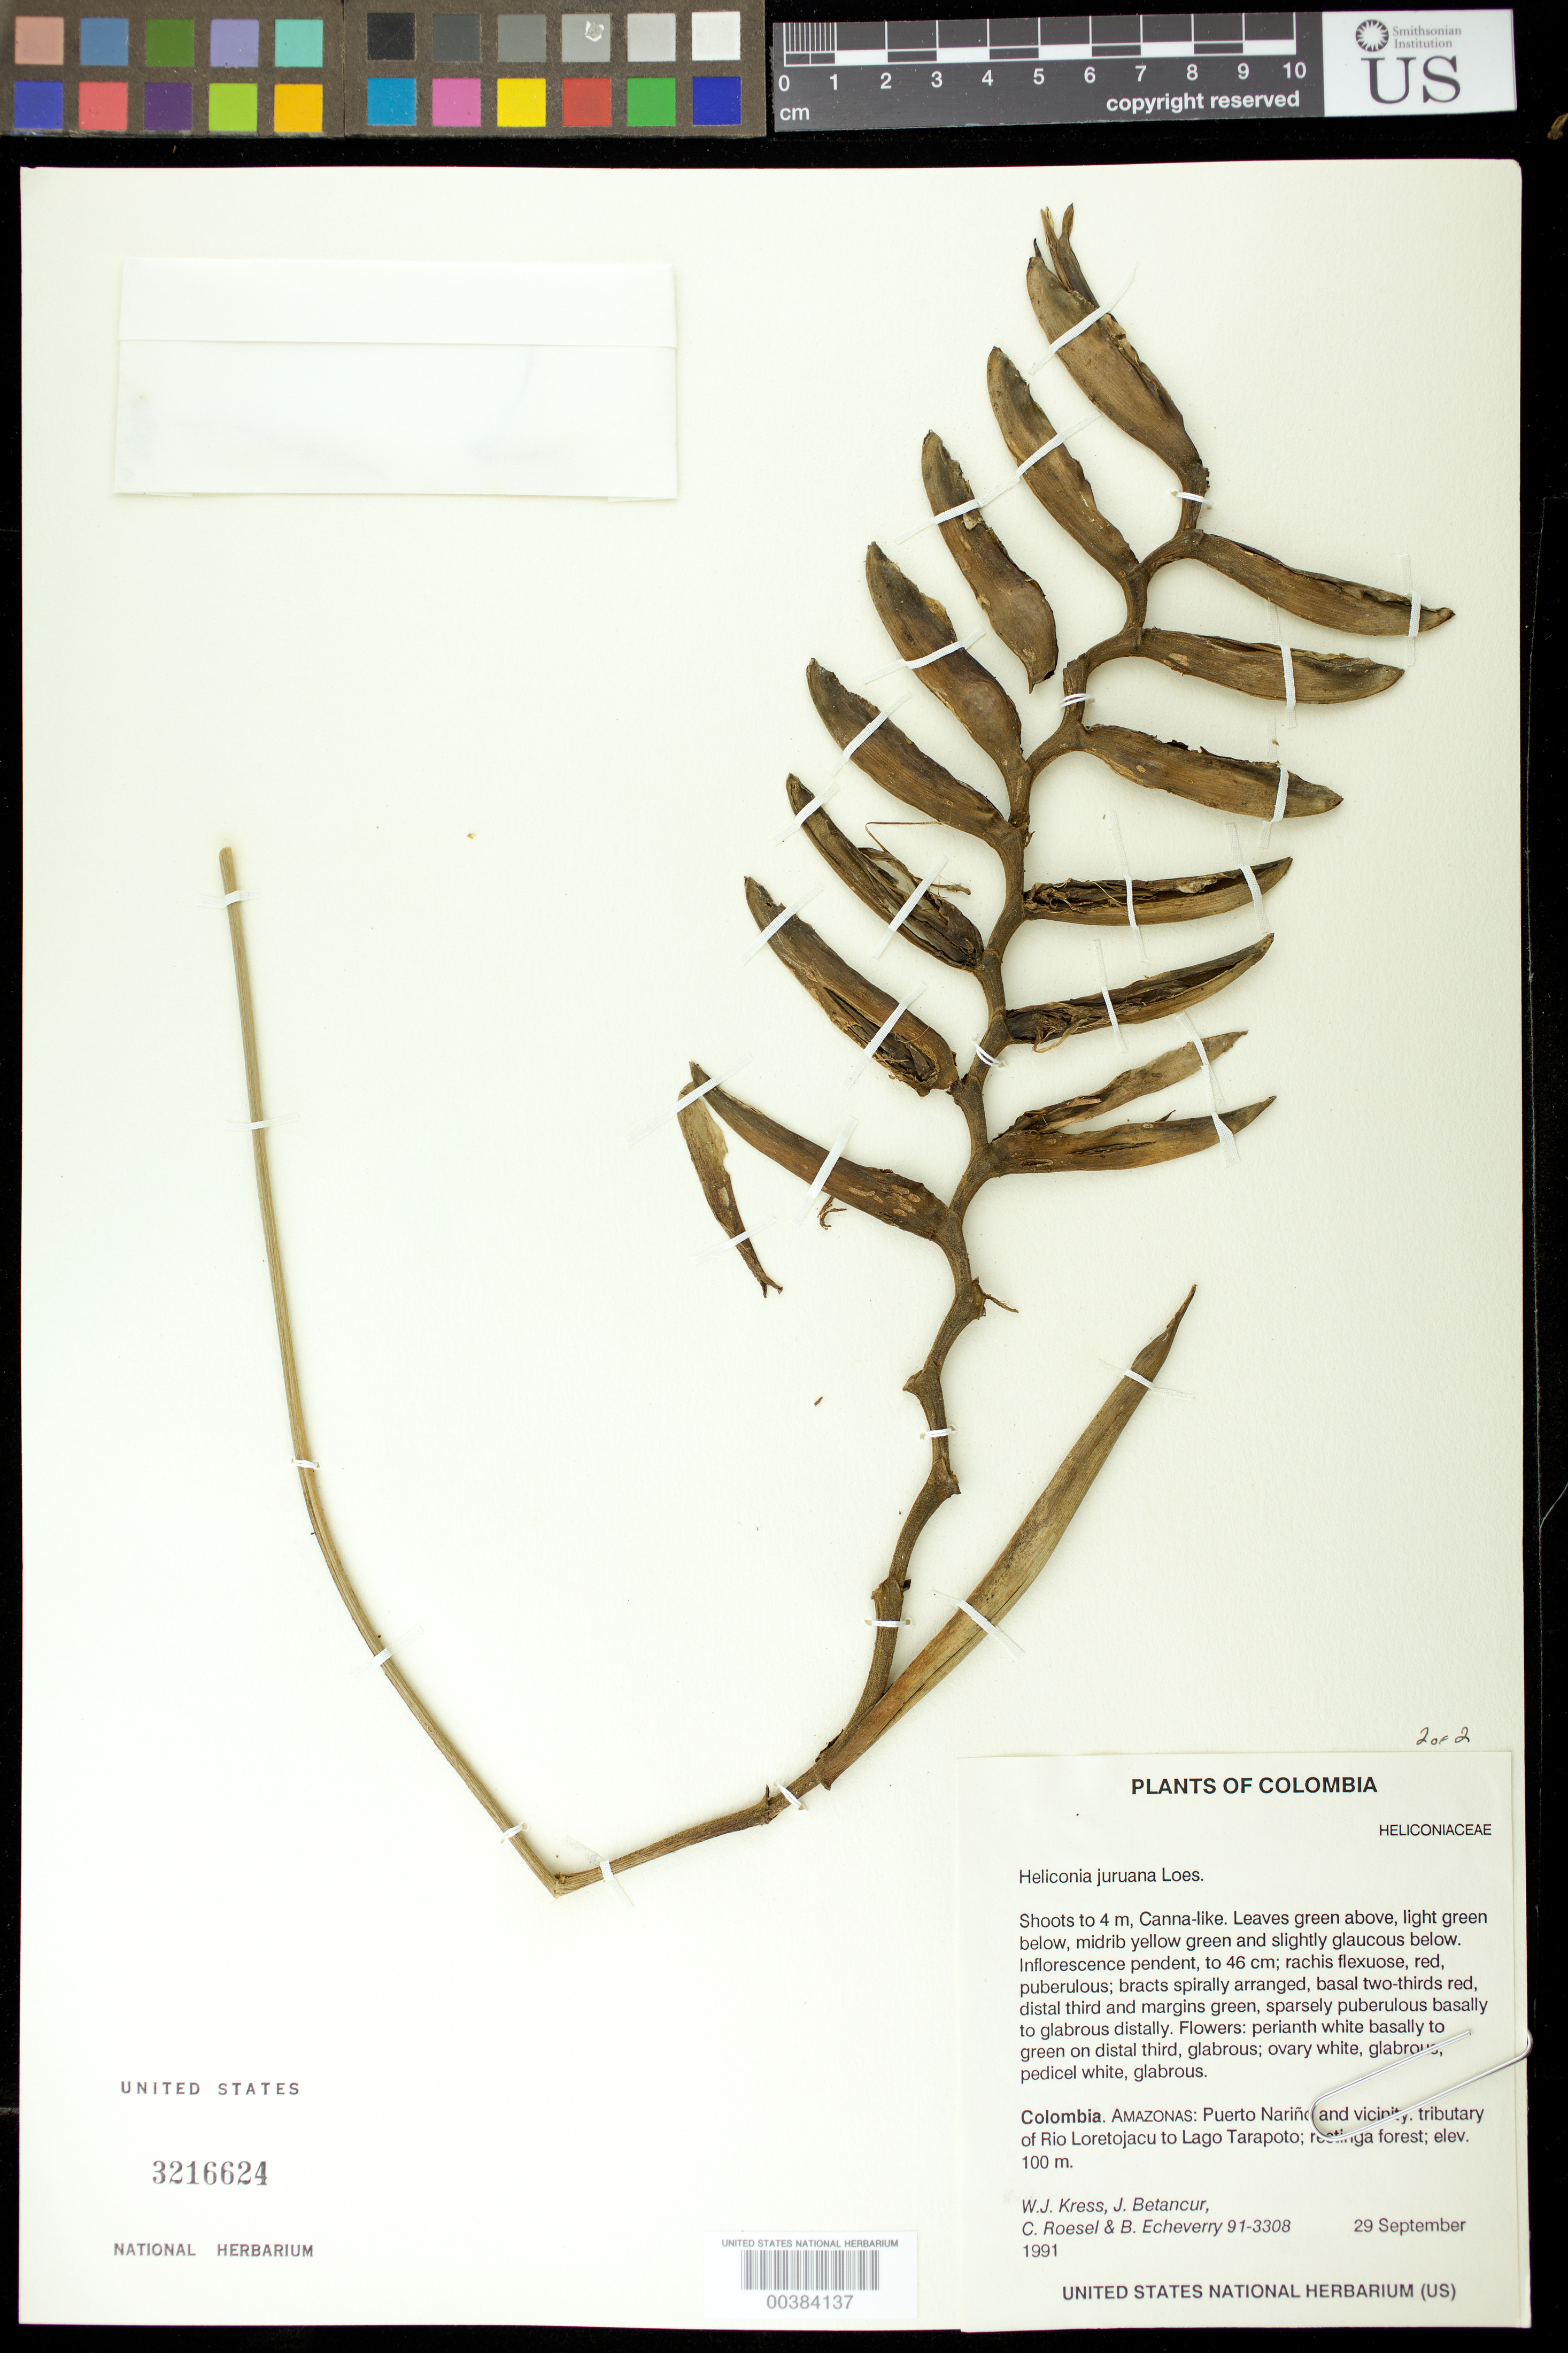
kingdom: Plantae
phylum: Tracheophyta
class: Liliopsida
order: Zingiberales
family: Heliconiaceae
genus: Heliconia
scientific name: Heliconia juruana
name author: Loes.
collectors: W. J. Kress, J. C. Betancur, C. S. Roesel & B. Echeverry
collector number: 91-3308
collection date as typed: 29 Sep 1991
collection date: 1991-09-29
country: Colombia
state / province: Amazônas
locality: Puerto Narino and vicinity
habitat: Restinga forest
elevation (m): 100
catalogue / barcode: US 3216624